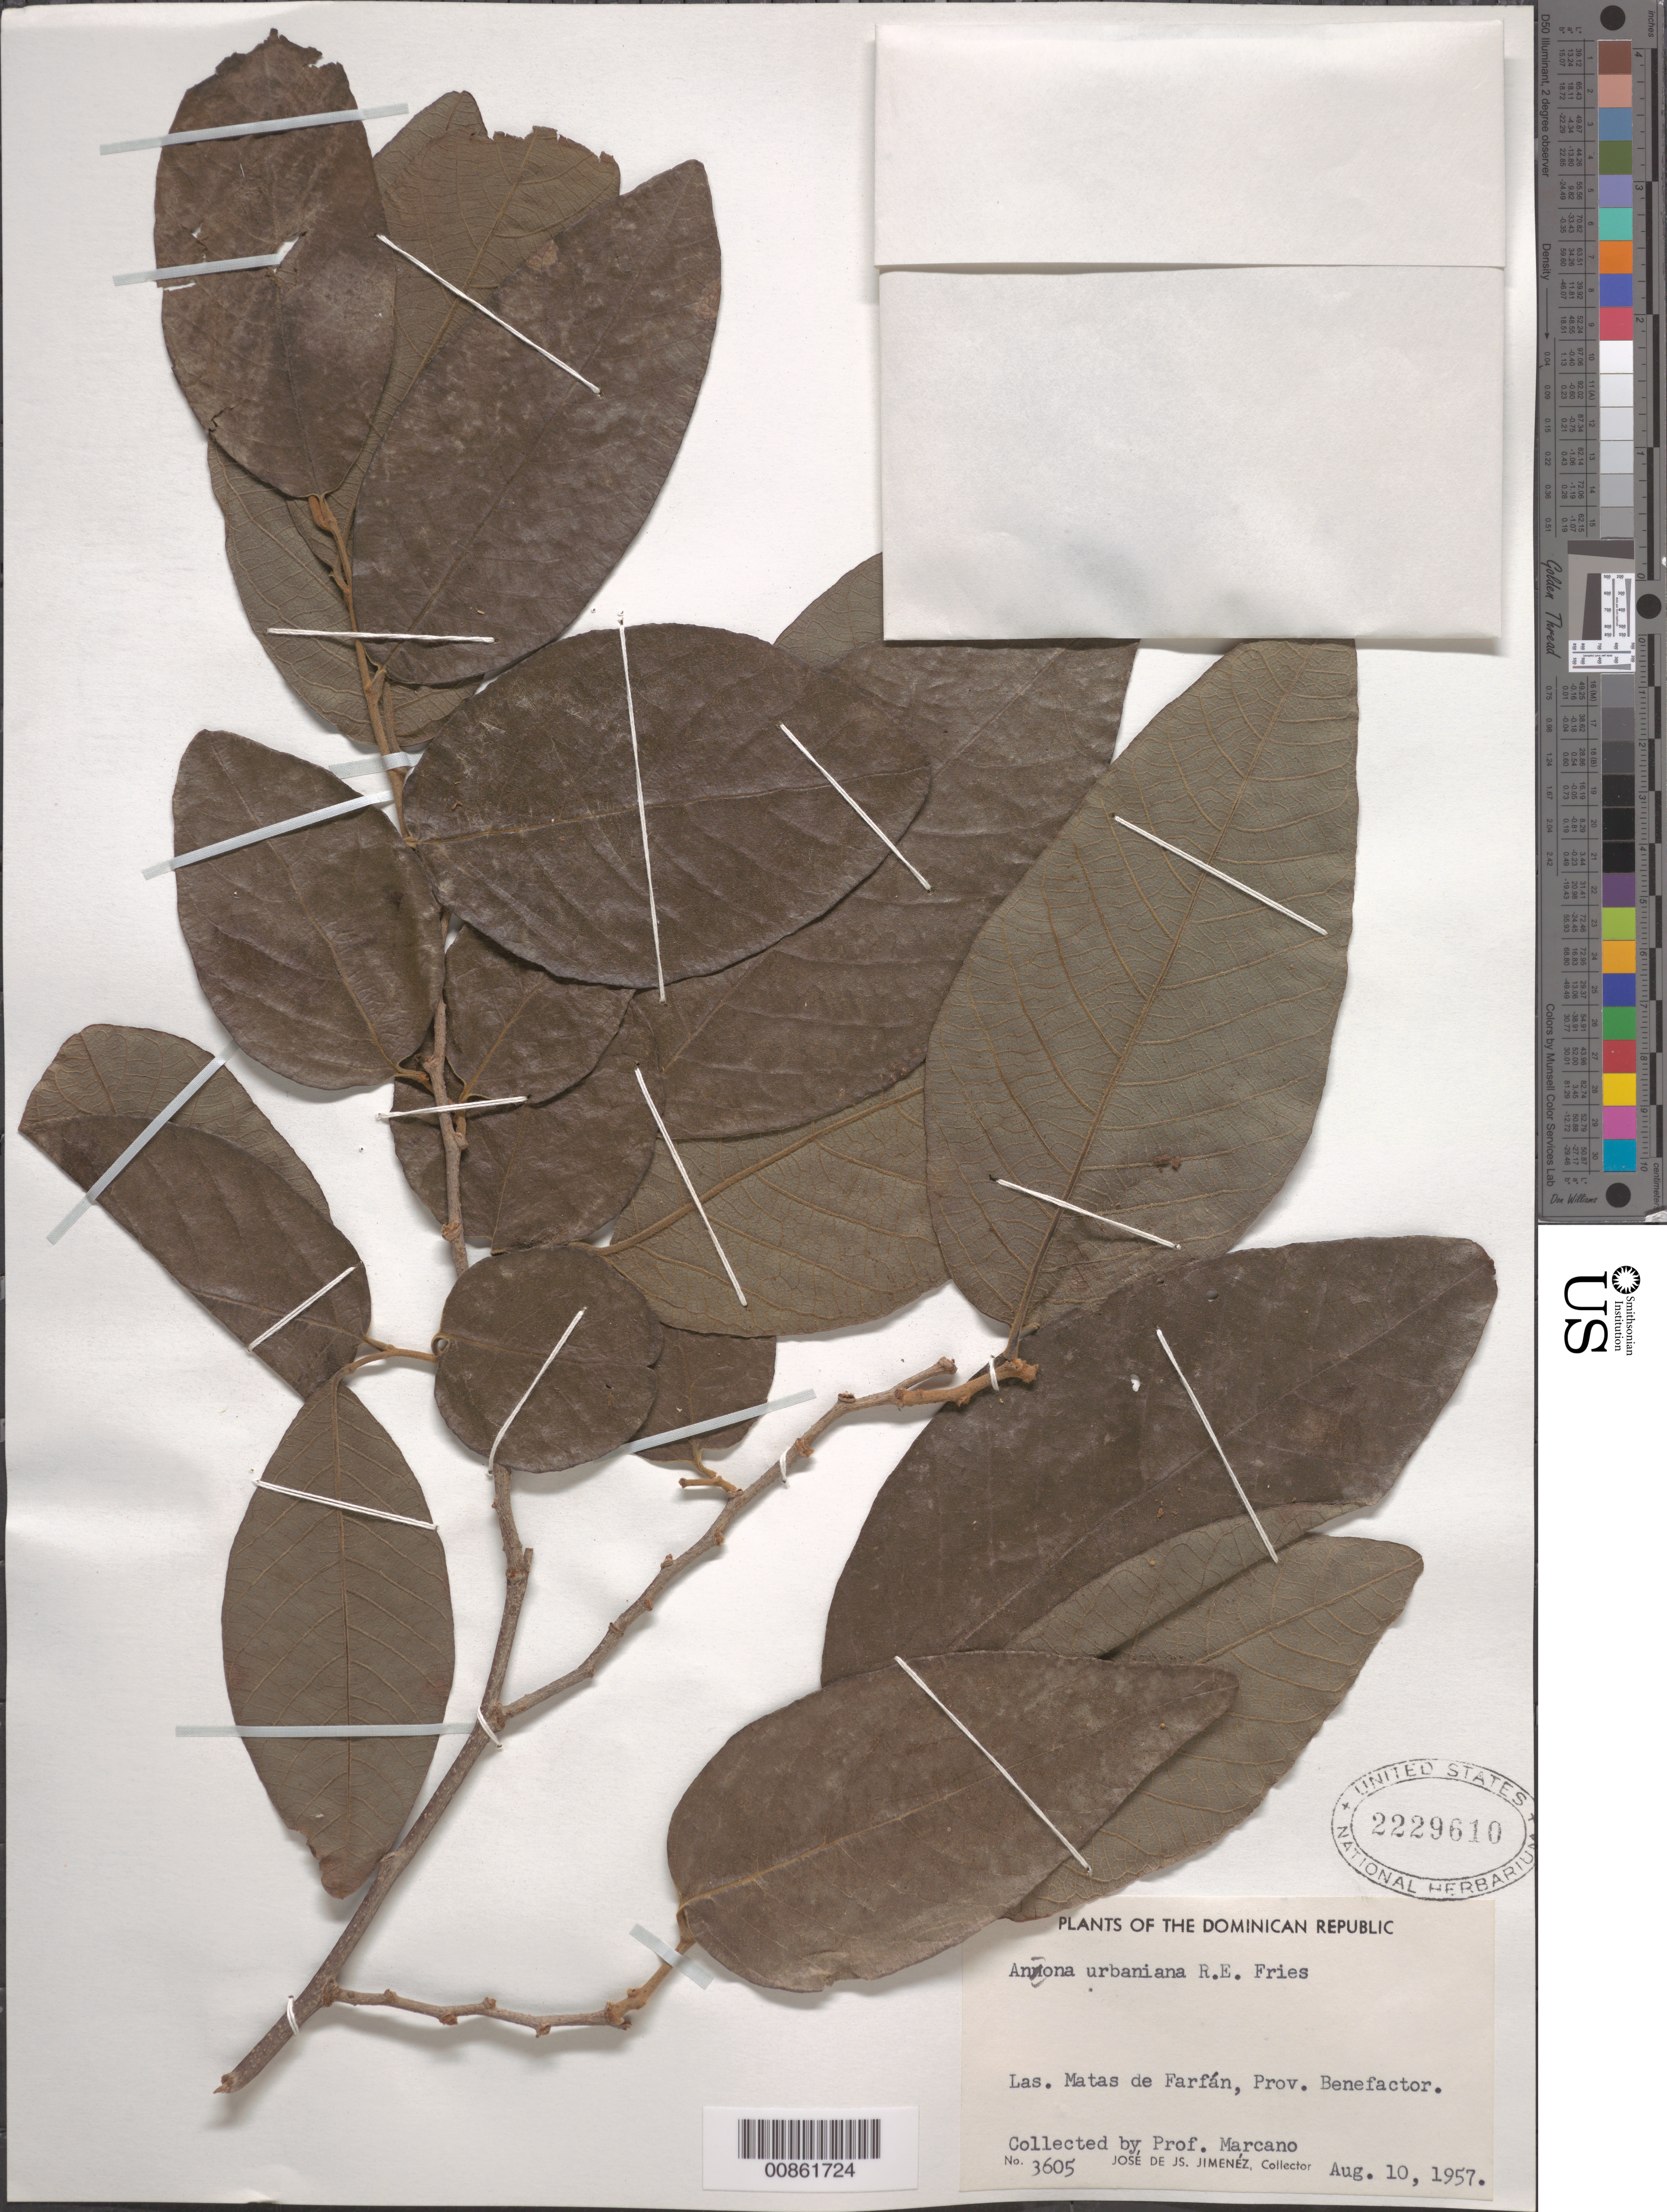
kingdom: Plantae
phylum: Tracheophyta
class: Magnoliopsida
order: Magnoliales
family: Annonaceae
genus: Annona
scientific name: Annona urbaniana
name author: R.E. Fr.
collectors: J. J. Jiménez Almonte & E. J. Marcano F.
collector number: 3605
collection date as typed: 10 Aug 1957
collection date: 1957-08-10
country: Dominican Republic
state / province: San Juan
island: Hispaniola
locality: Las Matas de Farfán, Pro. Benefactor (obsolete).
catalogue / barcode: US 2229610